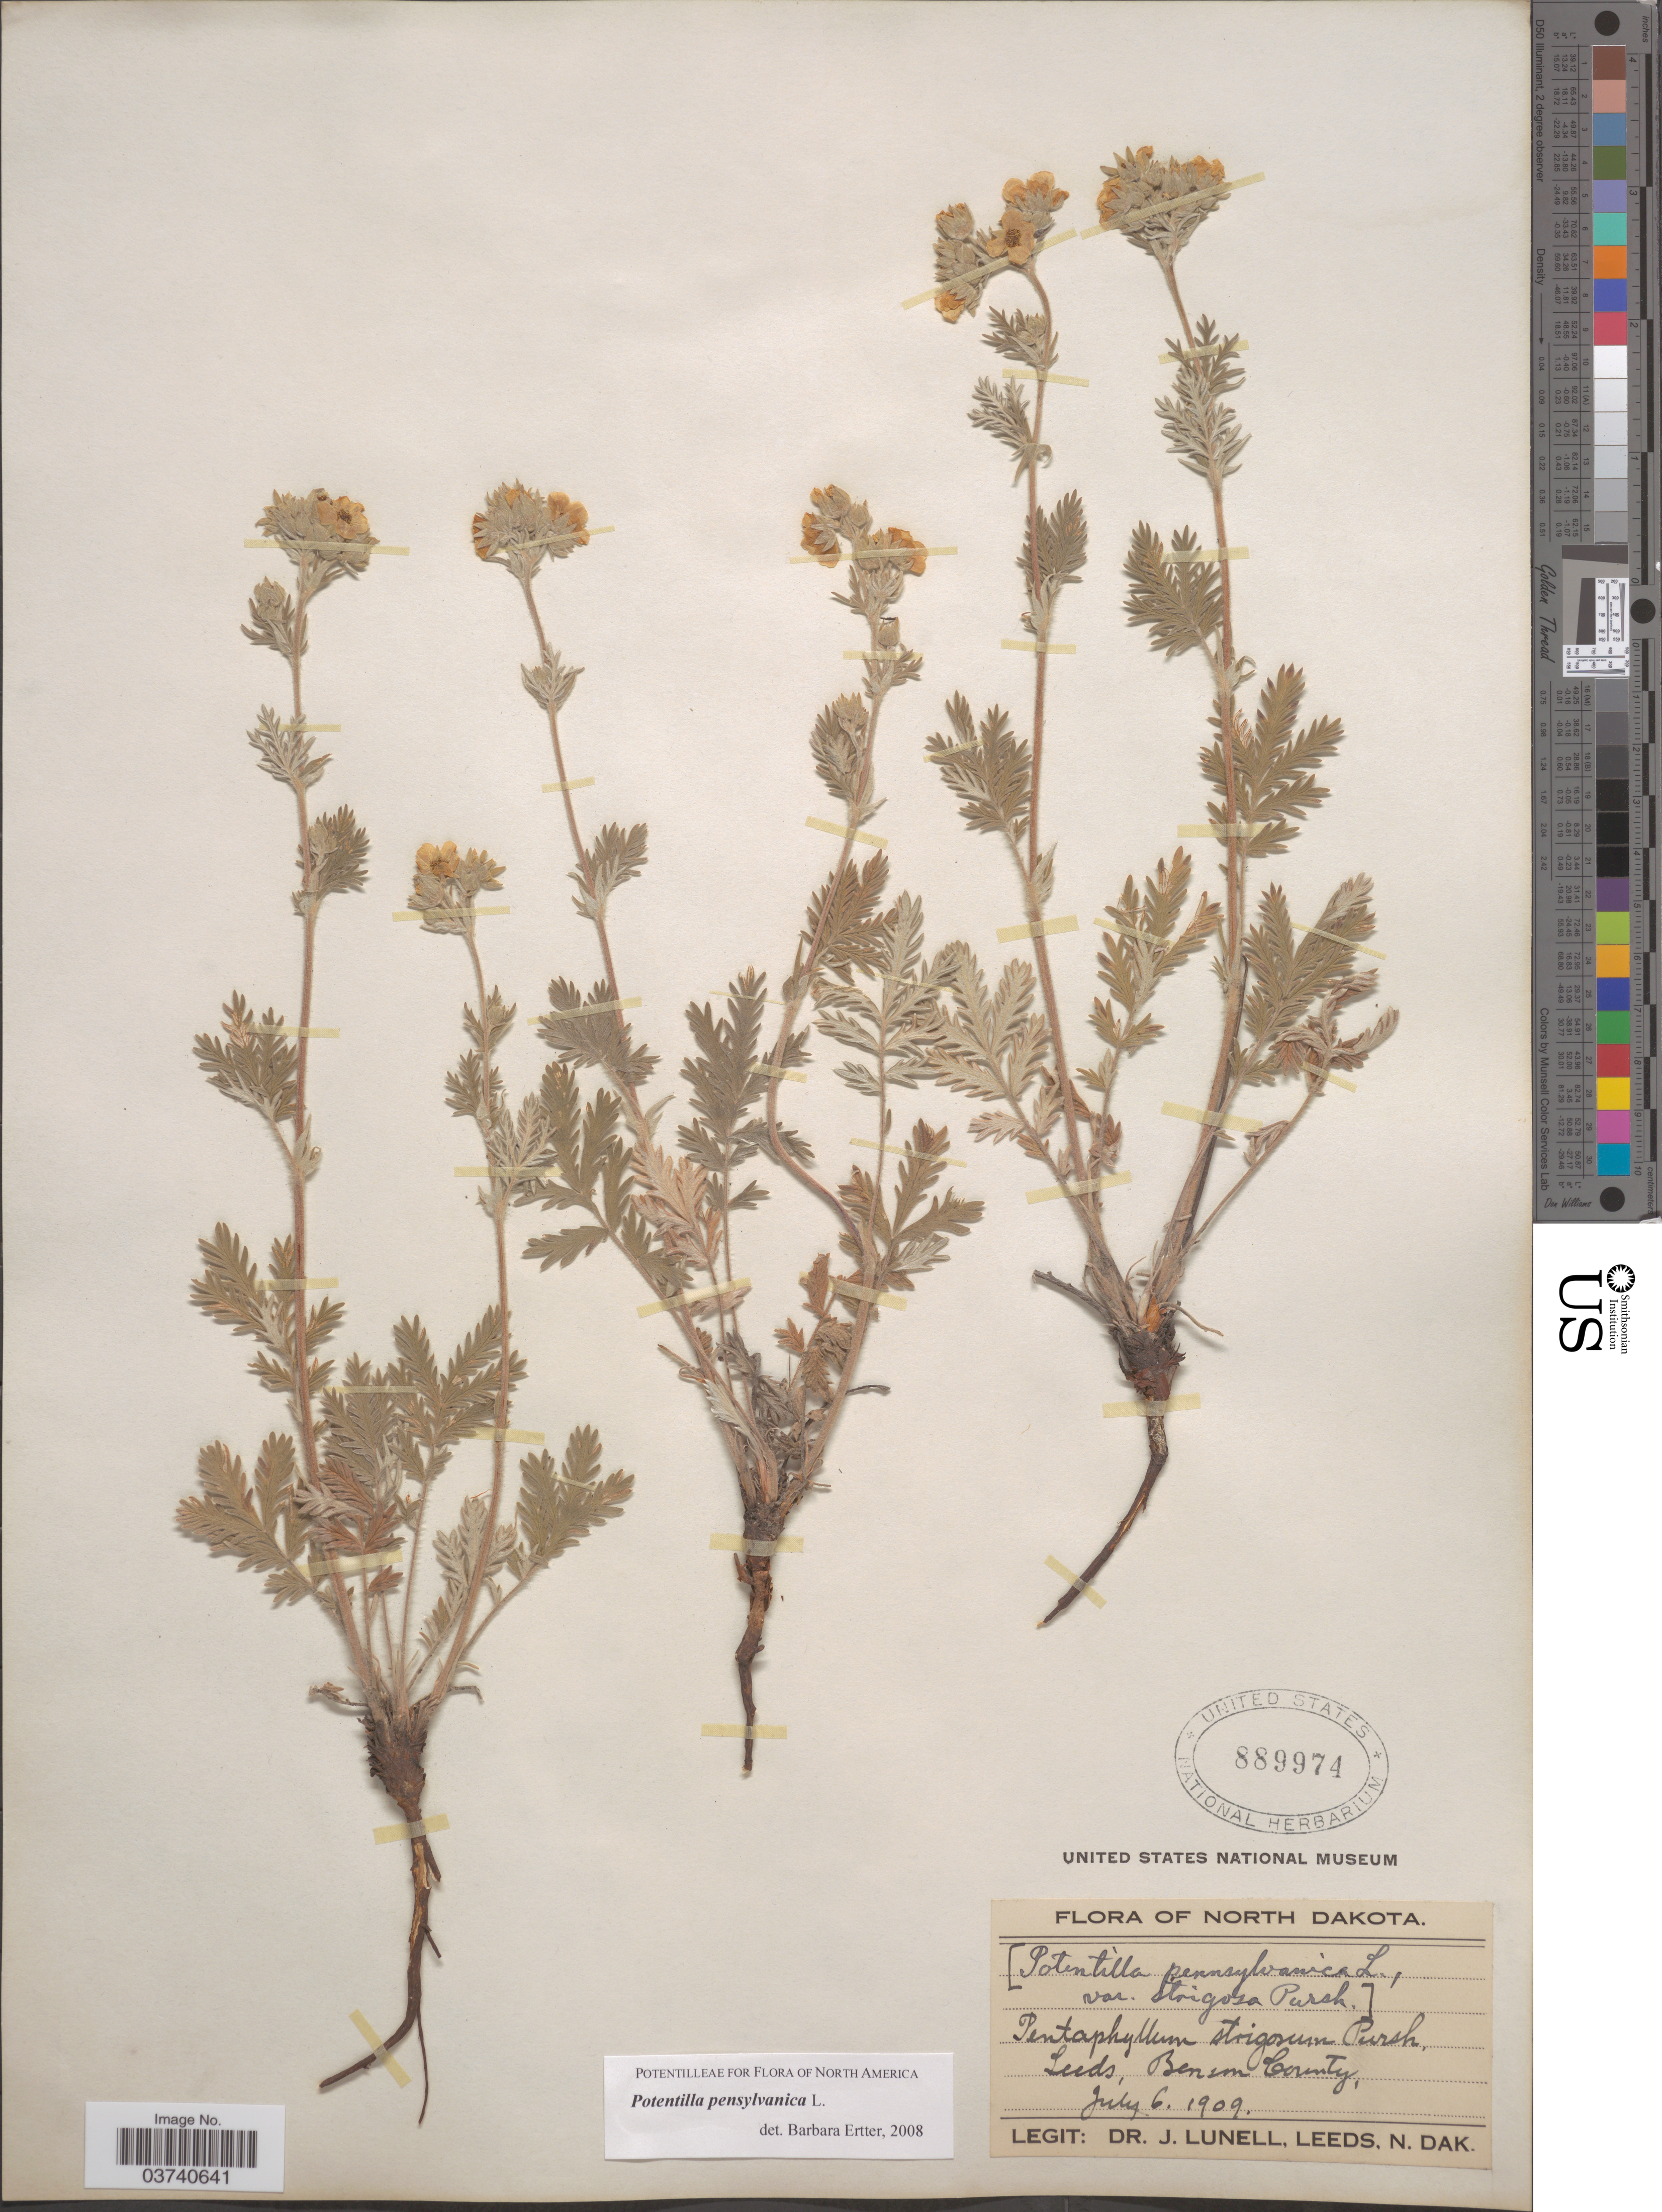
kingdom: Plantae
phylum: Tracheophyta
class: Magnoliopsida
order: Rosales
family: Rosaceae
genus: Potentilla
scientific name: Potentilla pensylvanica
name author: L.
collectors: J. Lunell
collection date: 1909-07-06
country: United States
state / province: North Dakota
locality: Leeds, Benson County.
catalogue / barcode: US 889974